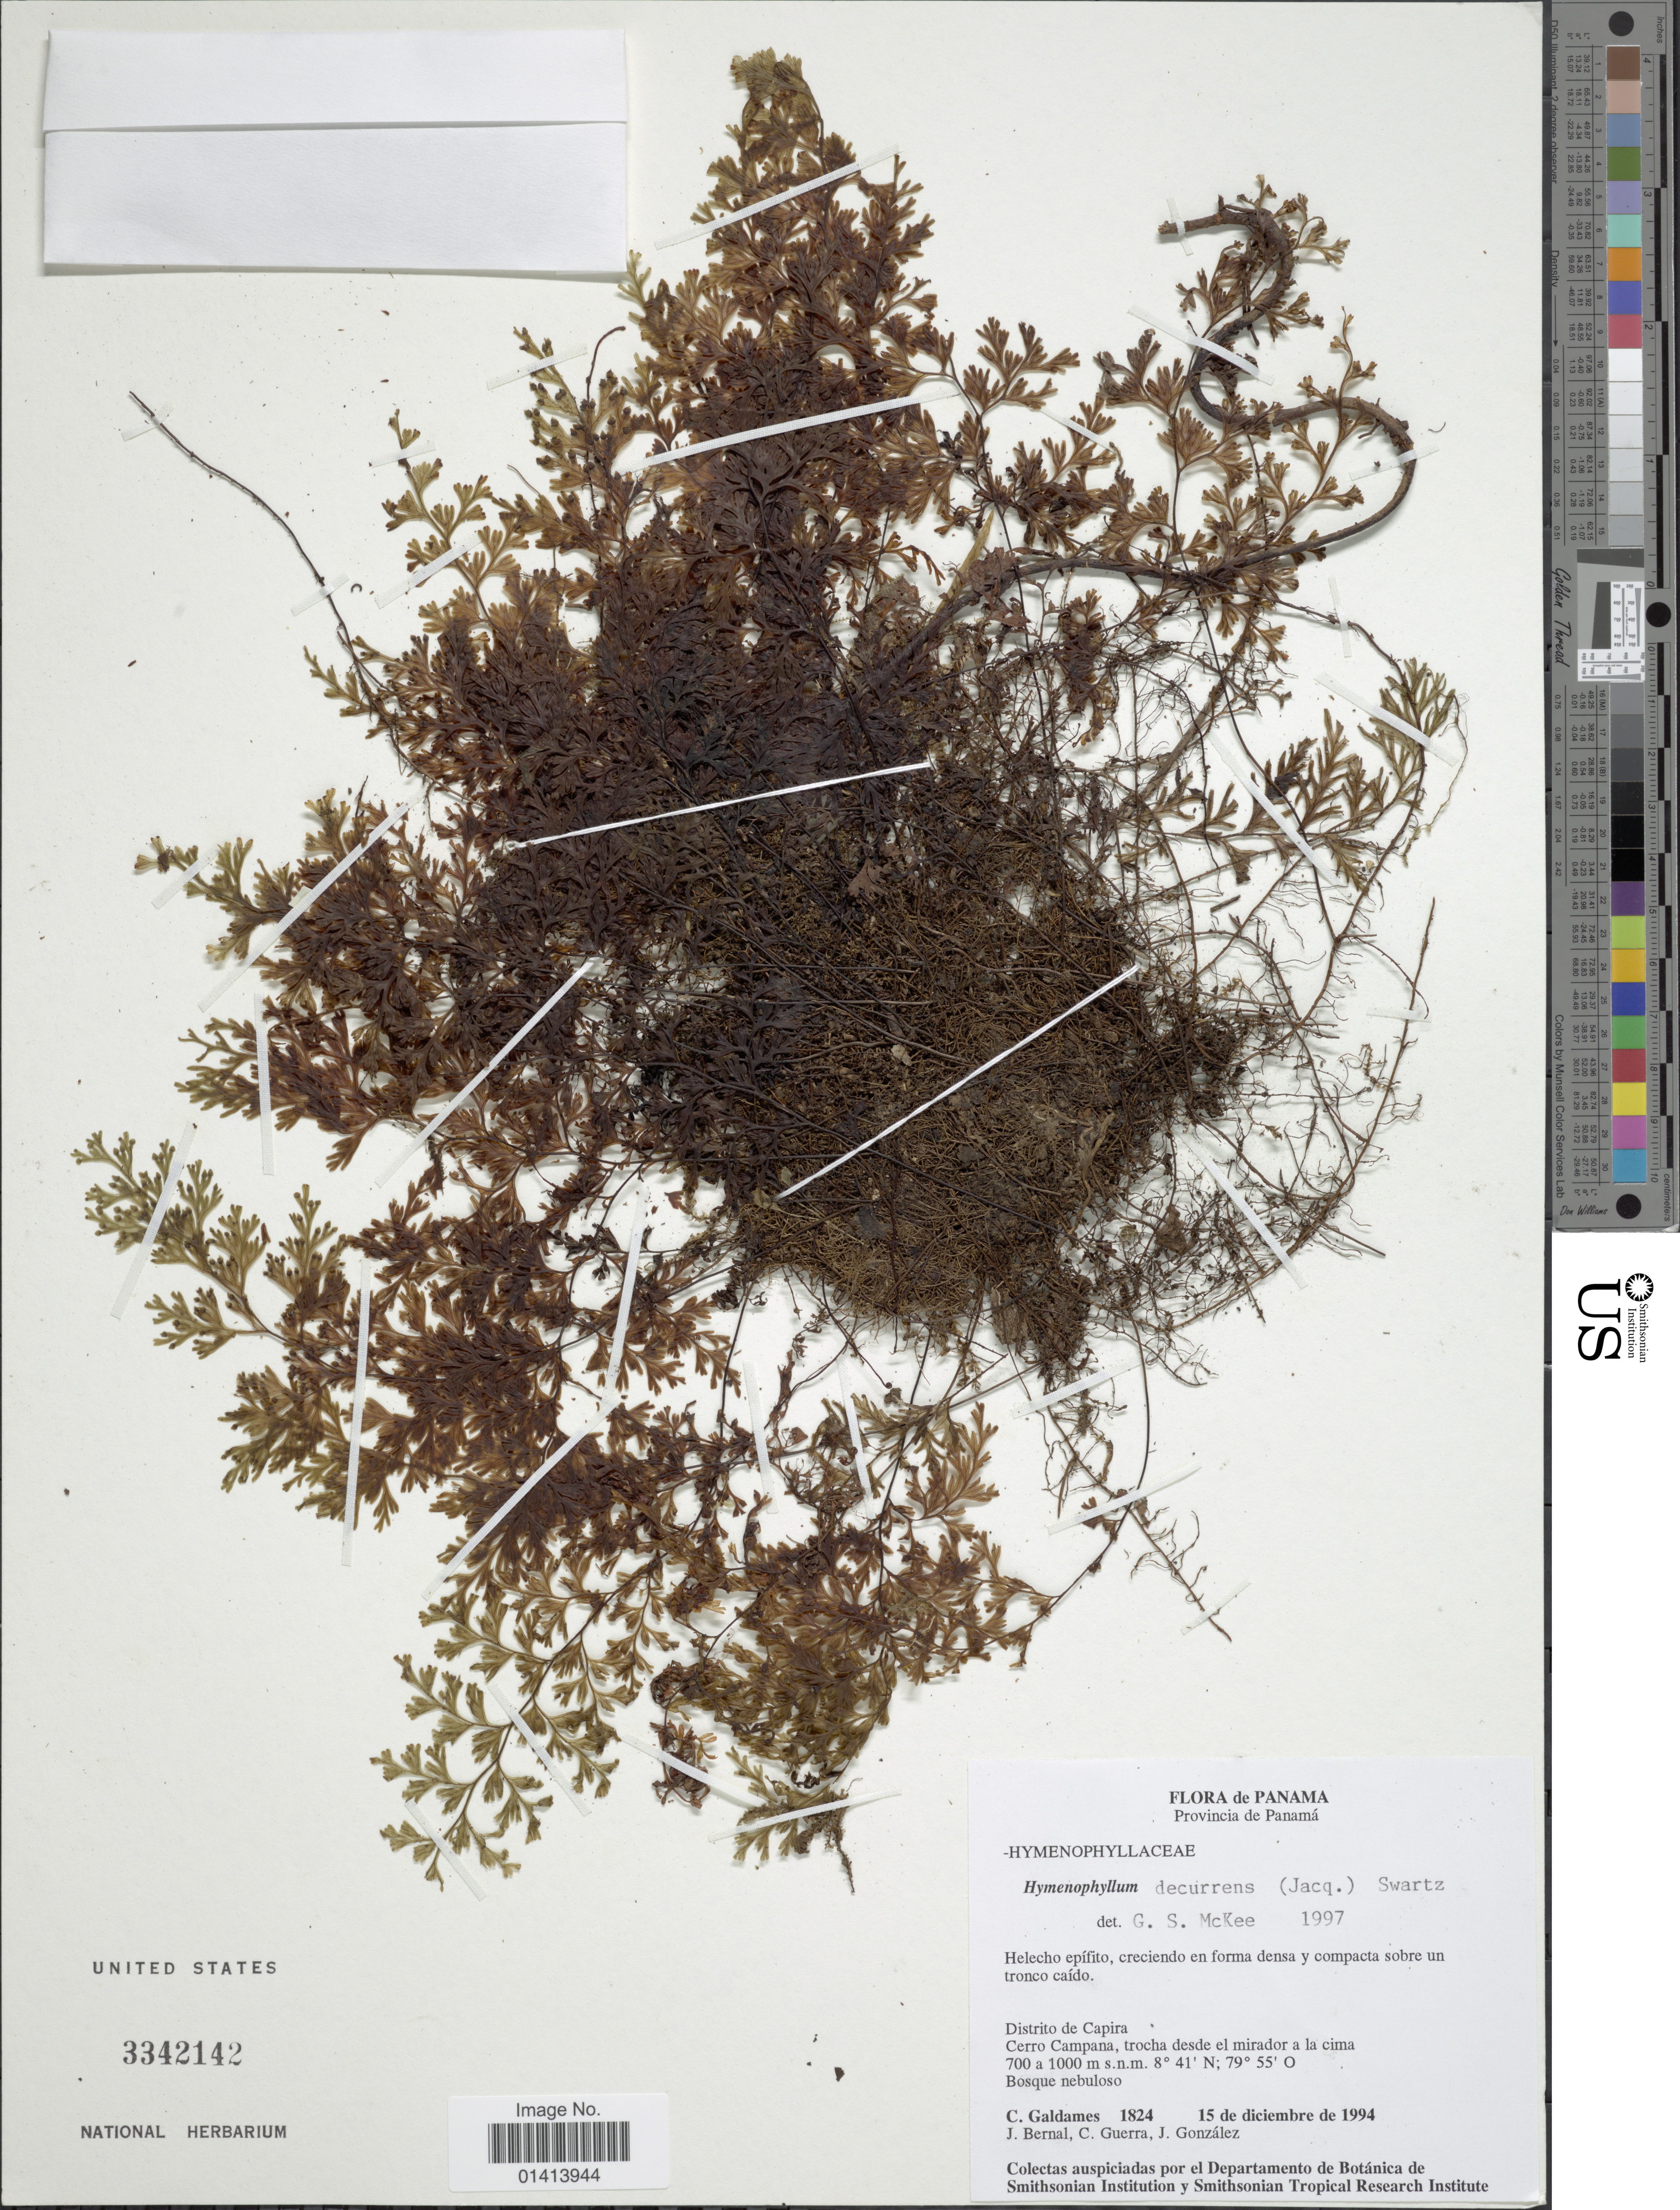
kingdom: Plantae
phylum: Tracheophyta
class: Polypodiopsida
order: Hymenophyllales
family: Hymenophyllaceae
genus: Hymenophyllum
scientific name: Hymenophyllum decurrens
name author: (Jacq.) Sw.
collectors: C. Galdames, J. Bernal, C. Guerra & J. González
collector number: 1824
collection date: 1994-12-15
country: Panama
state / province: Panamá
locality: Distrito de Capira, Cerro Campana, trocha desde el mirador a la cima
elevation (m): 700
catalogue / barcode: US 3342142